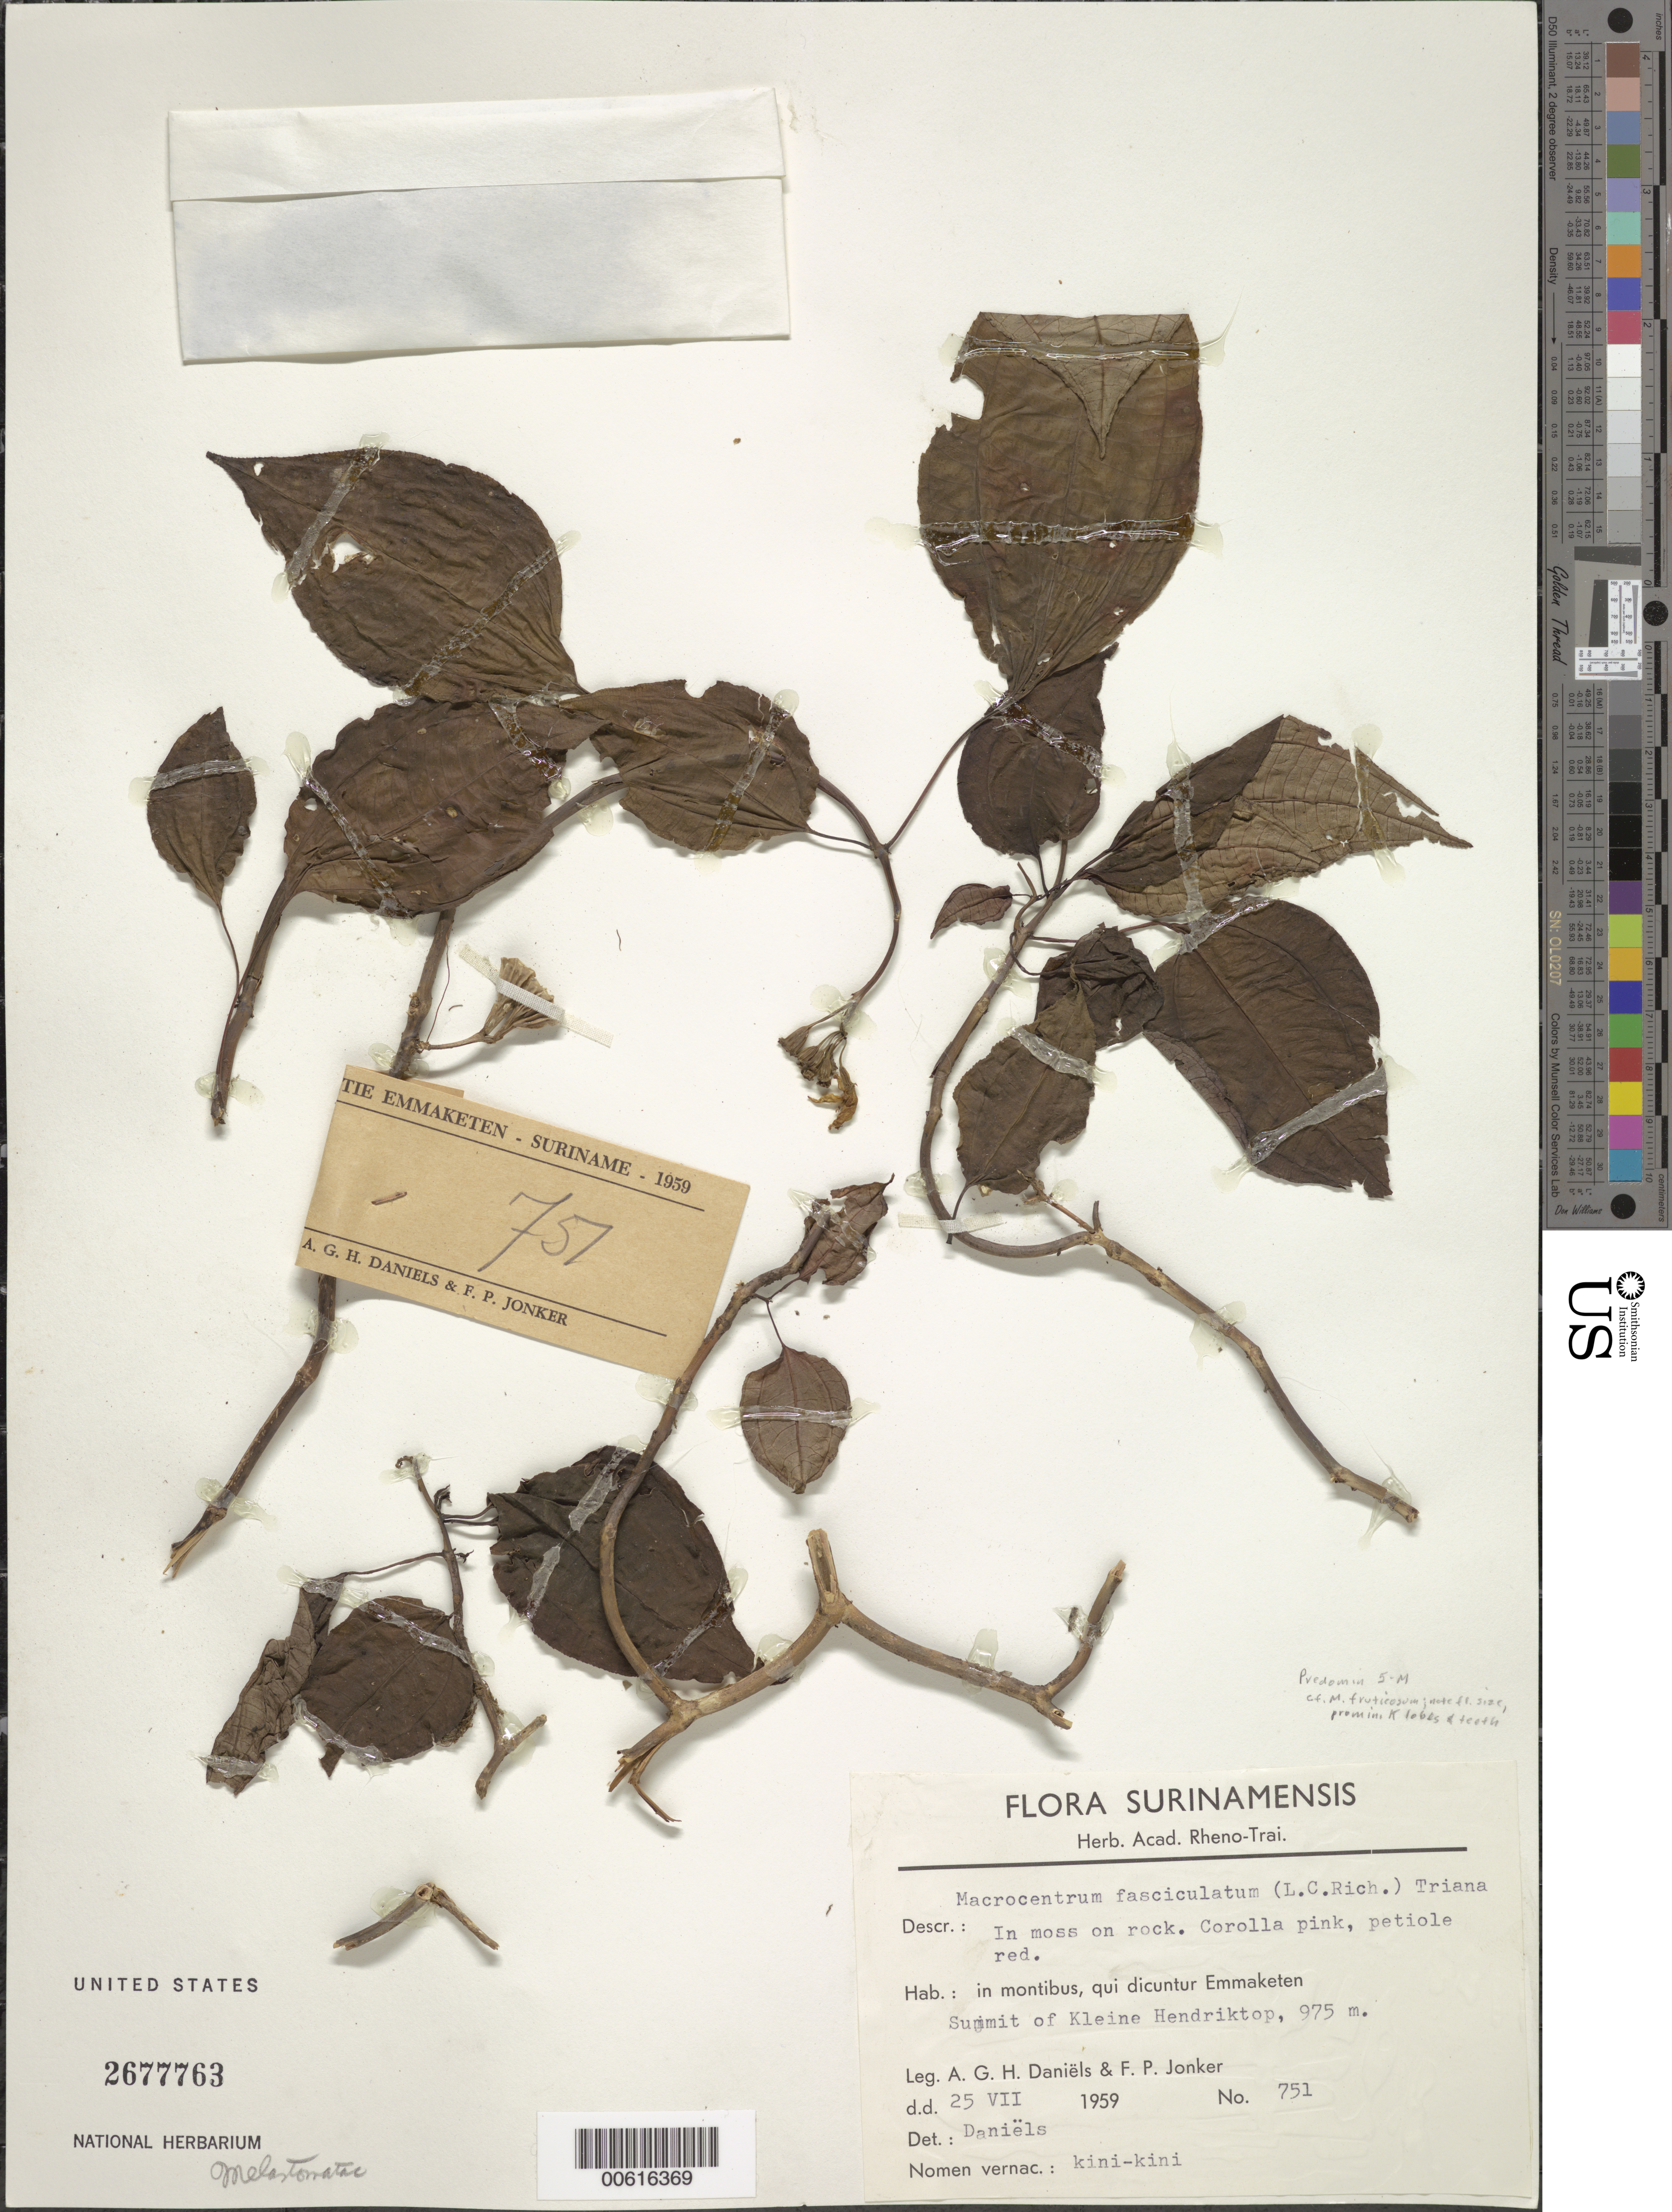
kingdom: Plantae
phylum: Tracheophyta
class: Magnoliopsida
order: Myrtales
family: Melastomataceae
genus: Macrocentrum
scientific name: Macrocentrum fasciculatum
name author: (Rich. ex DC.) Triana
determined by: Daniëls, A. G. H.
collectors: A. Daniëls & F. P. Jonker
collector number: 751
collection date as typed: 25-Jul-59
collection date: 1959-07-25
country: Suriname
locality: Emmaketen, summit of Kleine Hendriktop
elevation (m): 975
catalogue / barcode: US 2677763